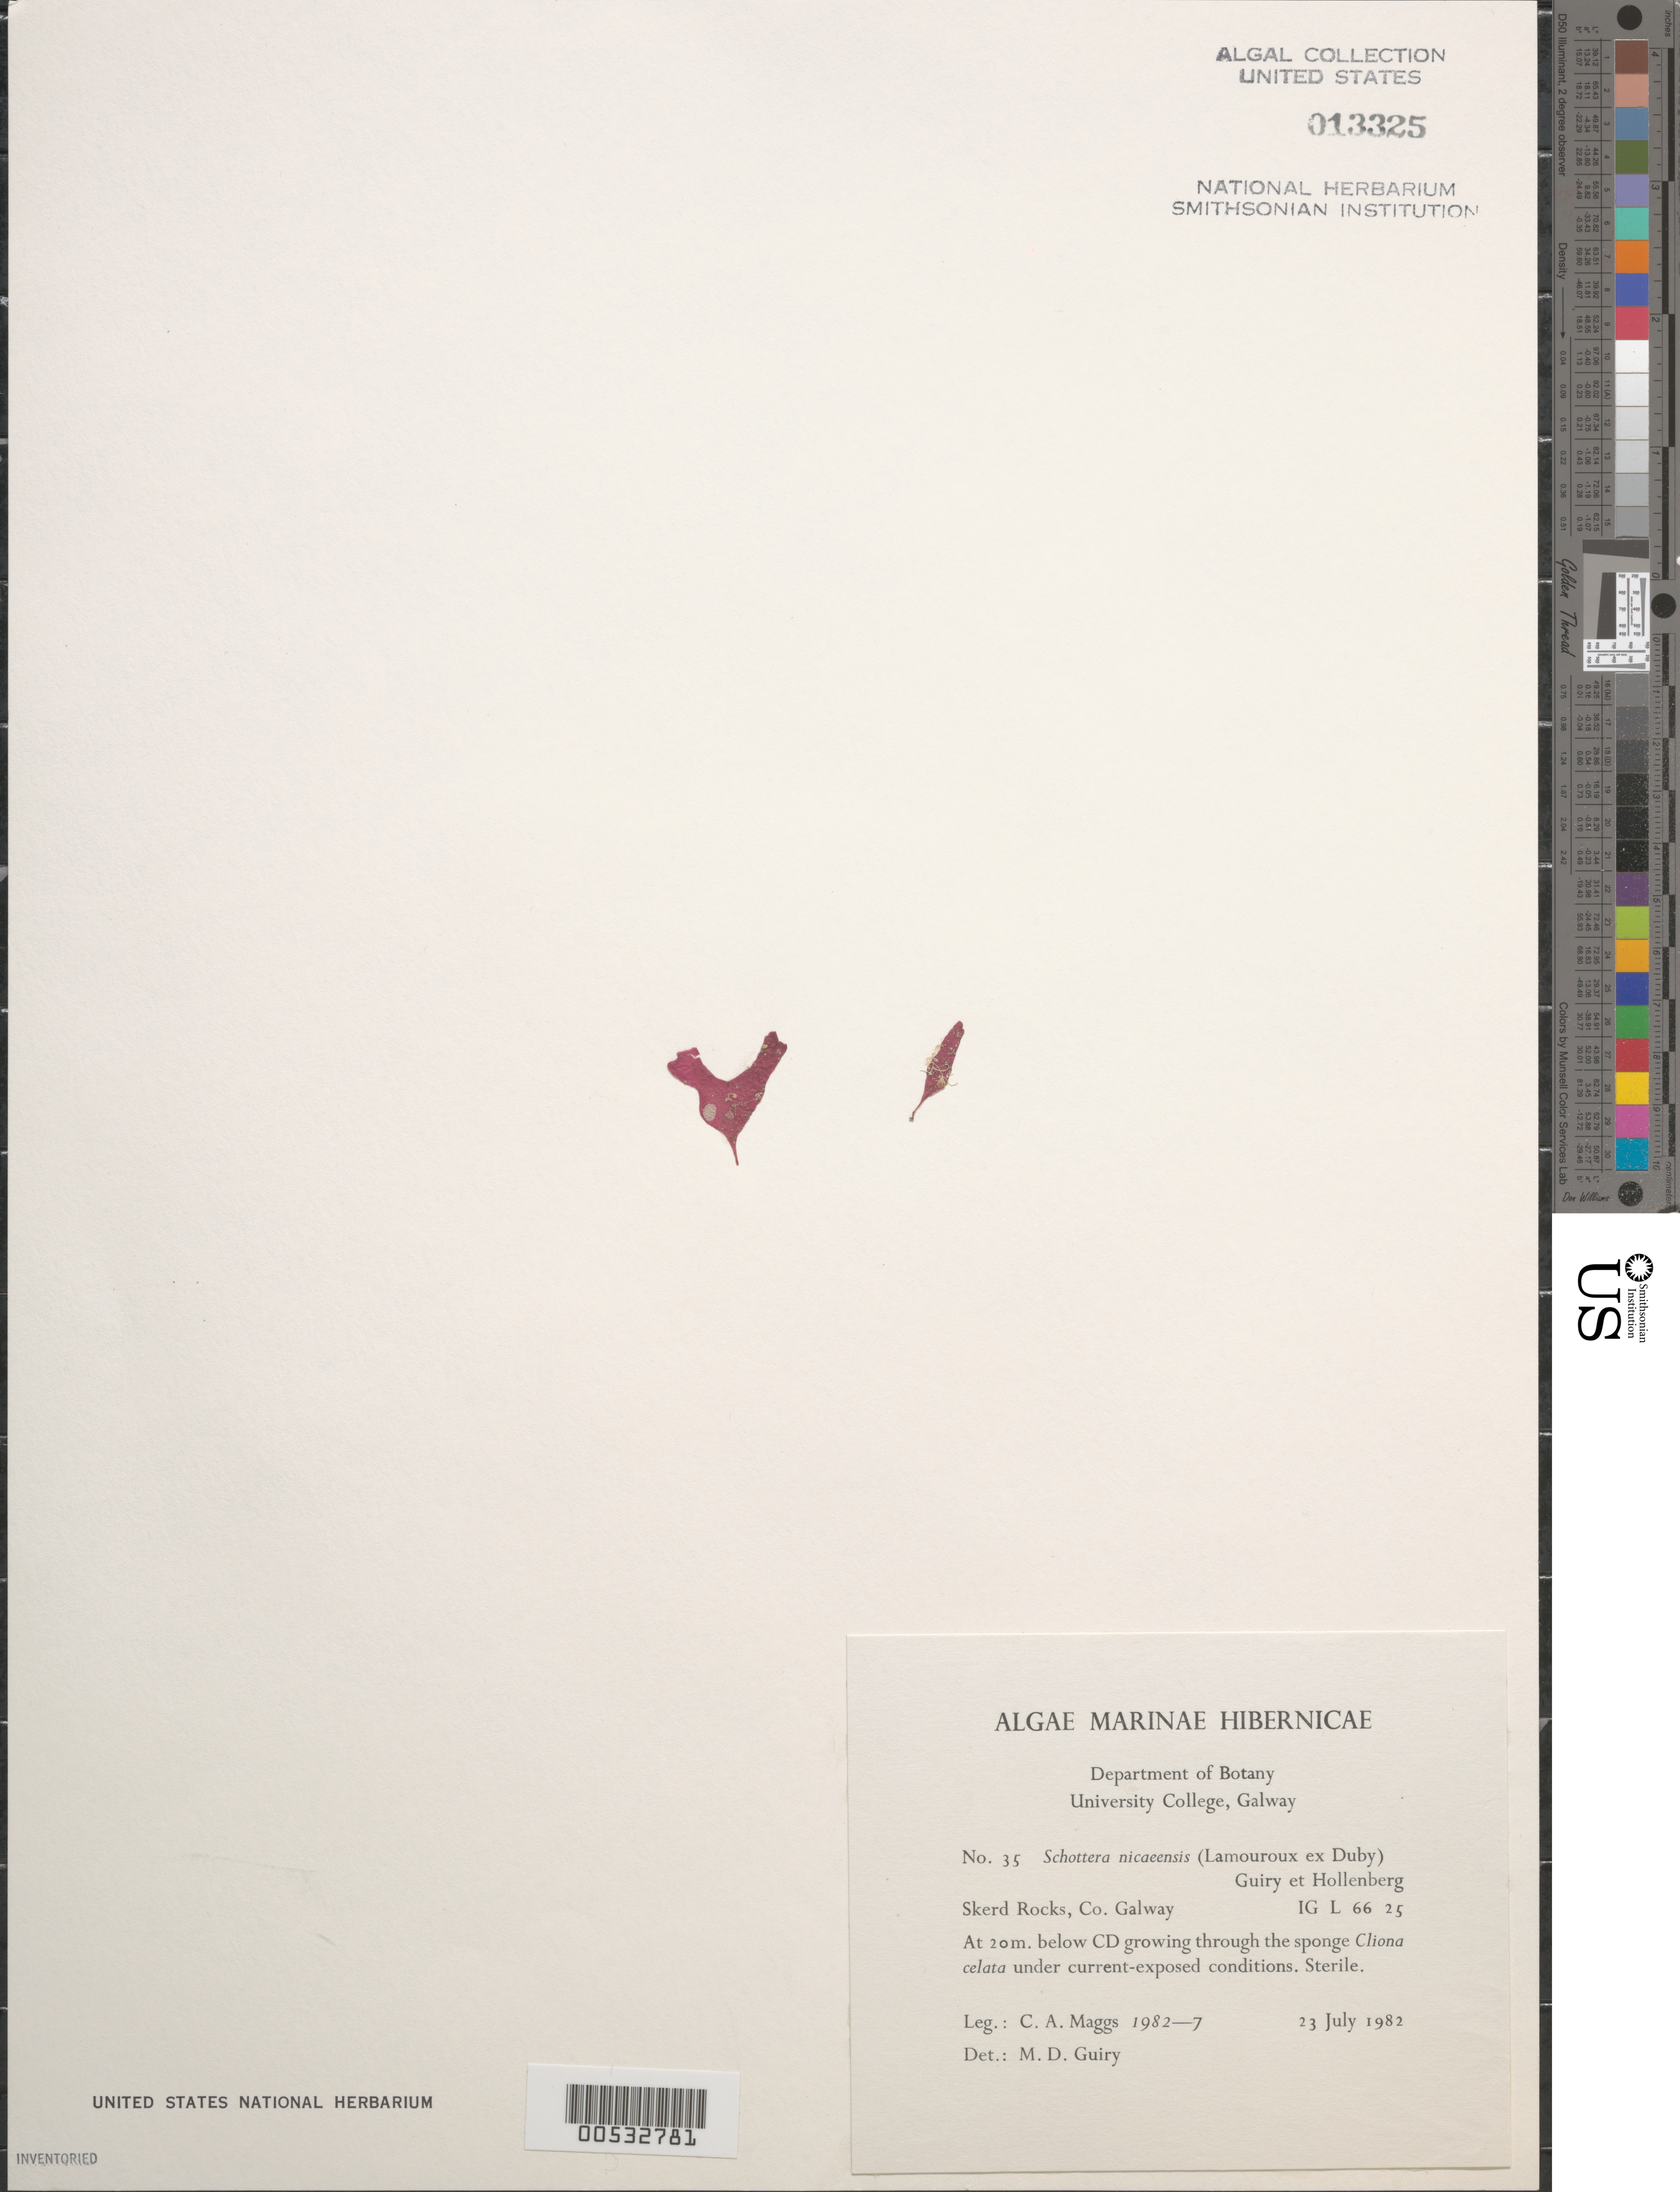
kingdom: Plantae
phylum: Rhodophyta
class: Florideophyceae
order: Gigartinales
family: Phyllophoraceae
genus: Schottera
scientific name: Schottera nicaeensis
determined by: Guiry, M. D.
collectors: C. Maggs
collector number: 1982-7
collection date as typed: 23 Jul 1982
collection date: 1982-07-23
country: Ireland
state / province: Connaught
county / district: Galway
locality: Skerd Rocks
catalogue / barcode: US 13325